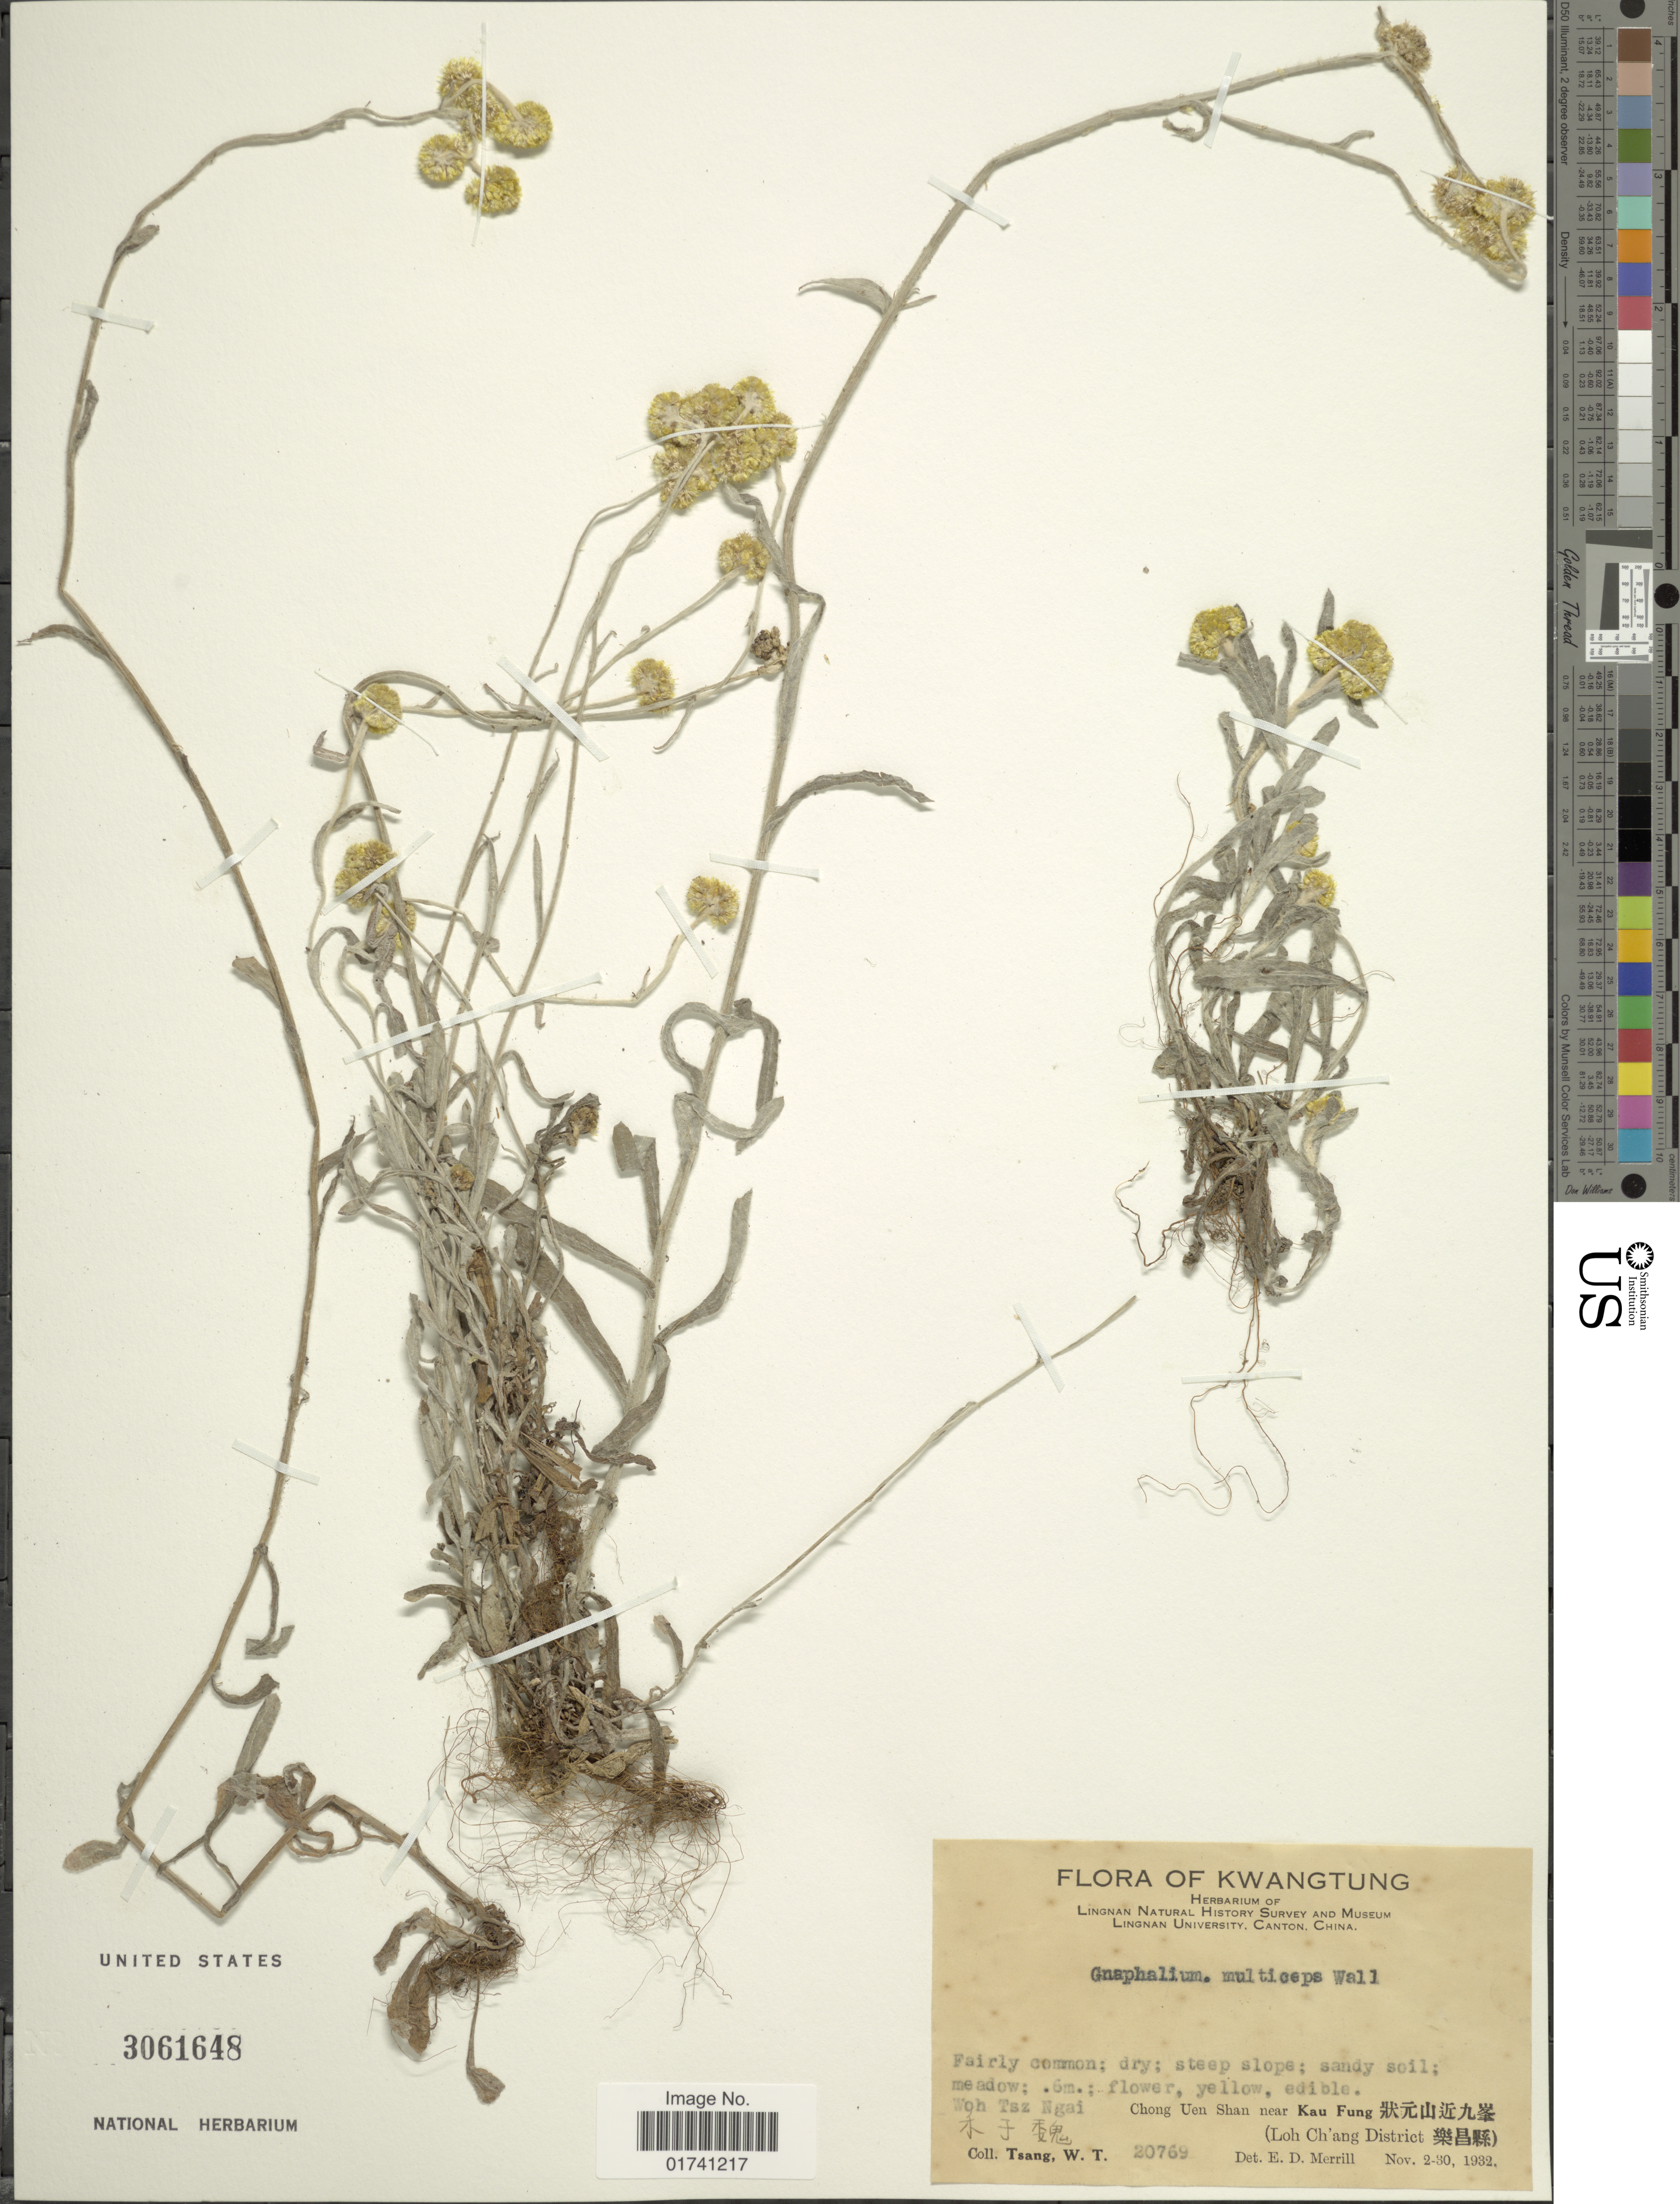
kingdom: Plantae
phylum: Tracheophyta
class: Magnoliopsida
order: Asterales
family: Asteraceae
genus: Laphangium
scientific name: Laphangium affine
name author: (D. Don) Tzvelev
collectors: W. T. Tsang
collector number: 20769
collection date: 1932-11-02/1932-11-30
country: China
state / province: Guangdong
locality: Kwangtung. Chong Uen Shen Kau Fung (Loh Ch'ang Distrct)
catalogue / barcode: US 3061648